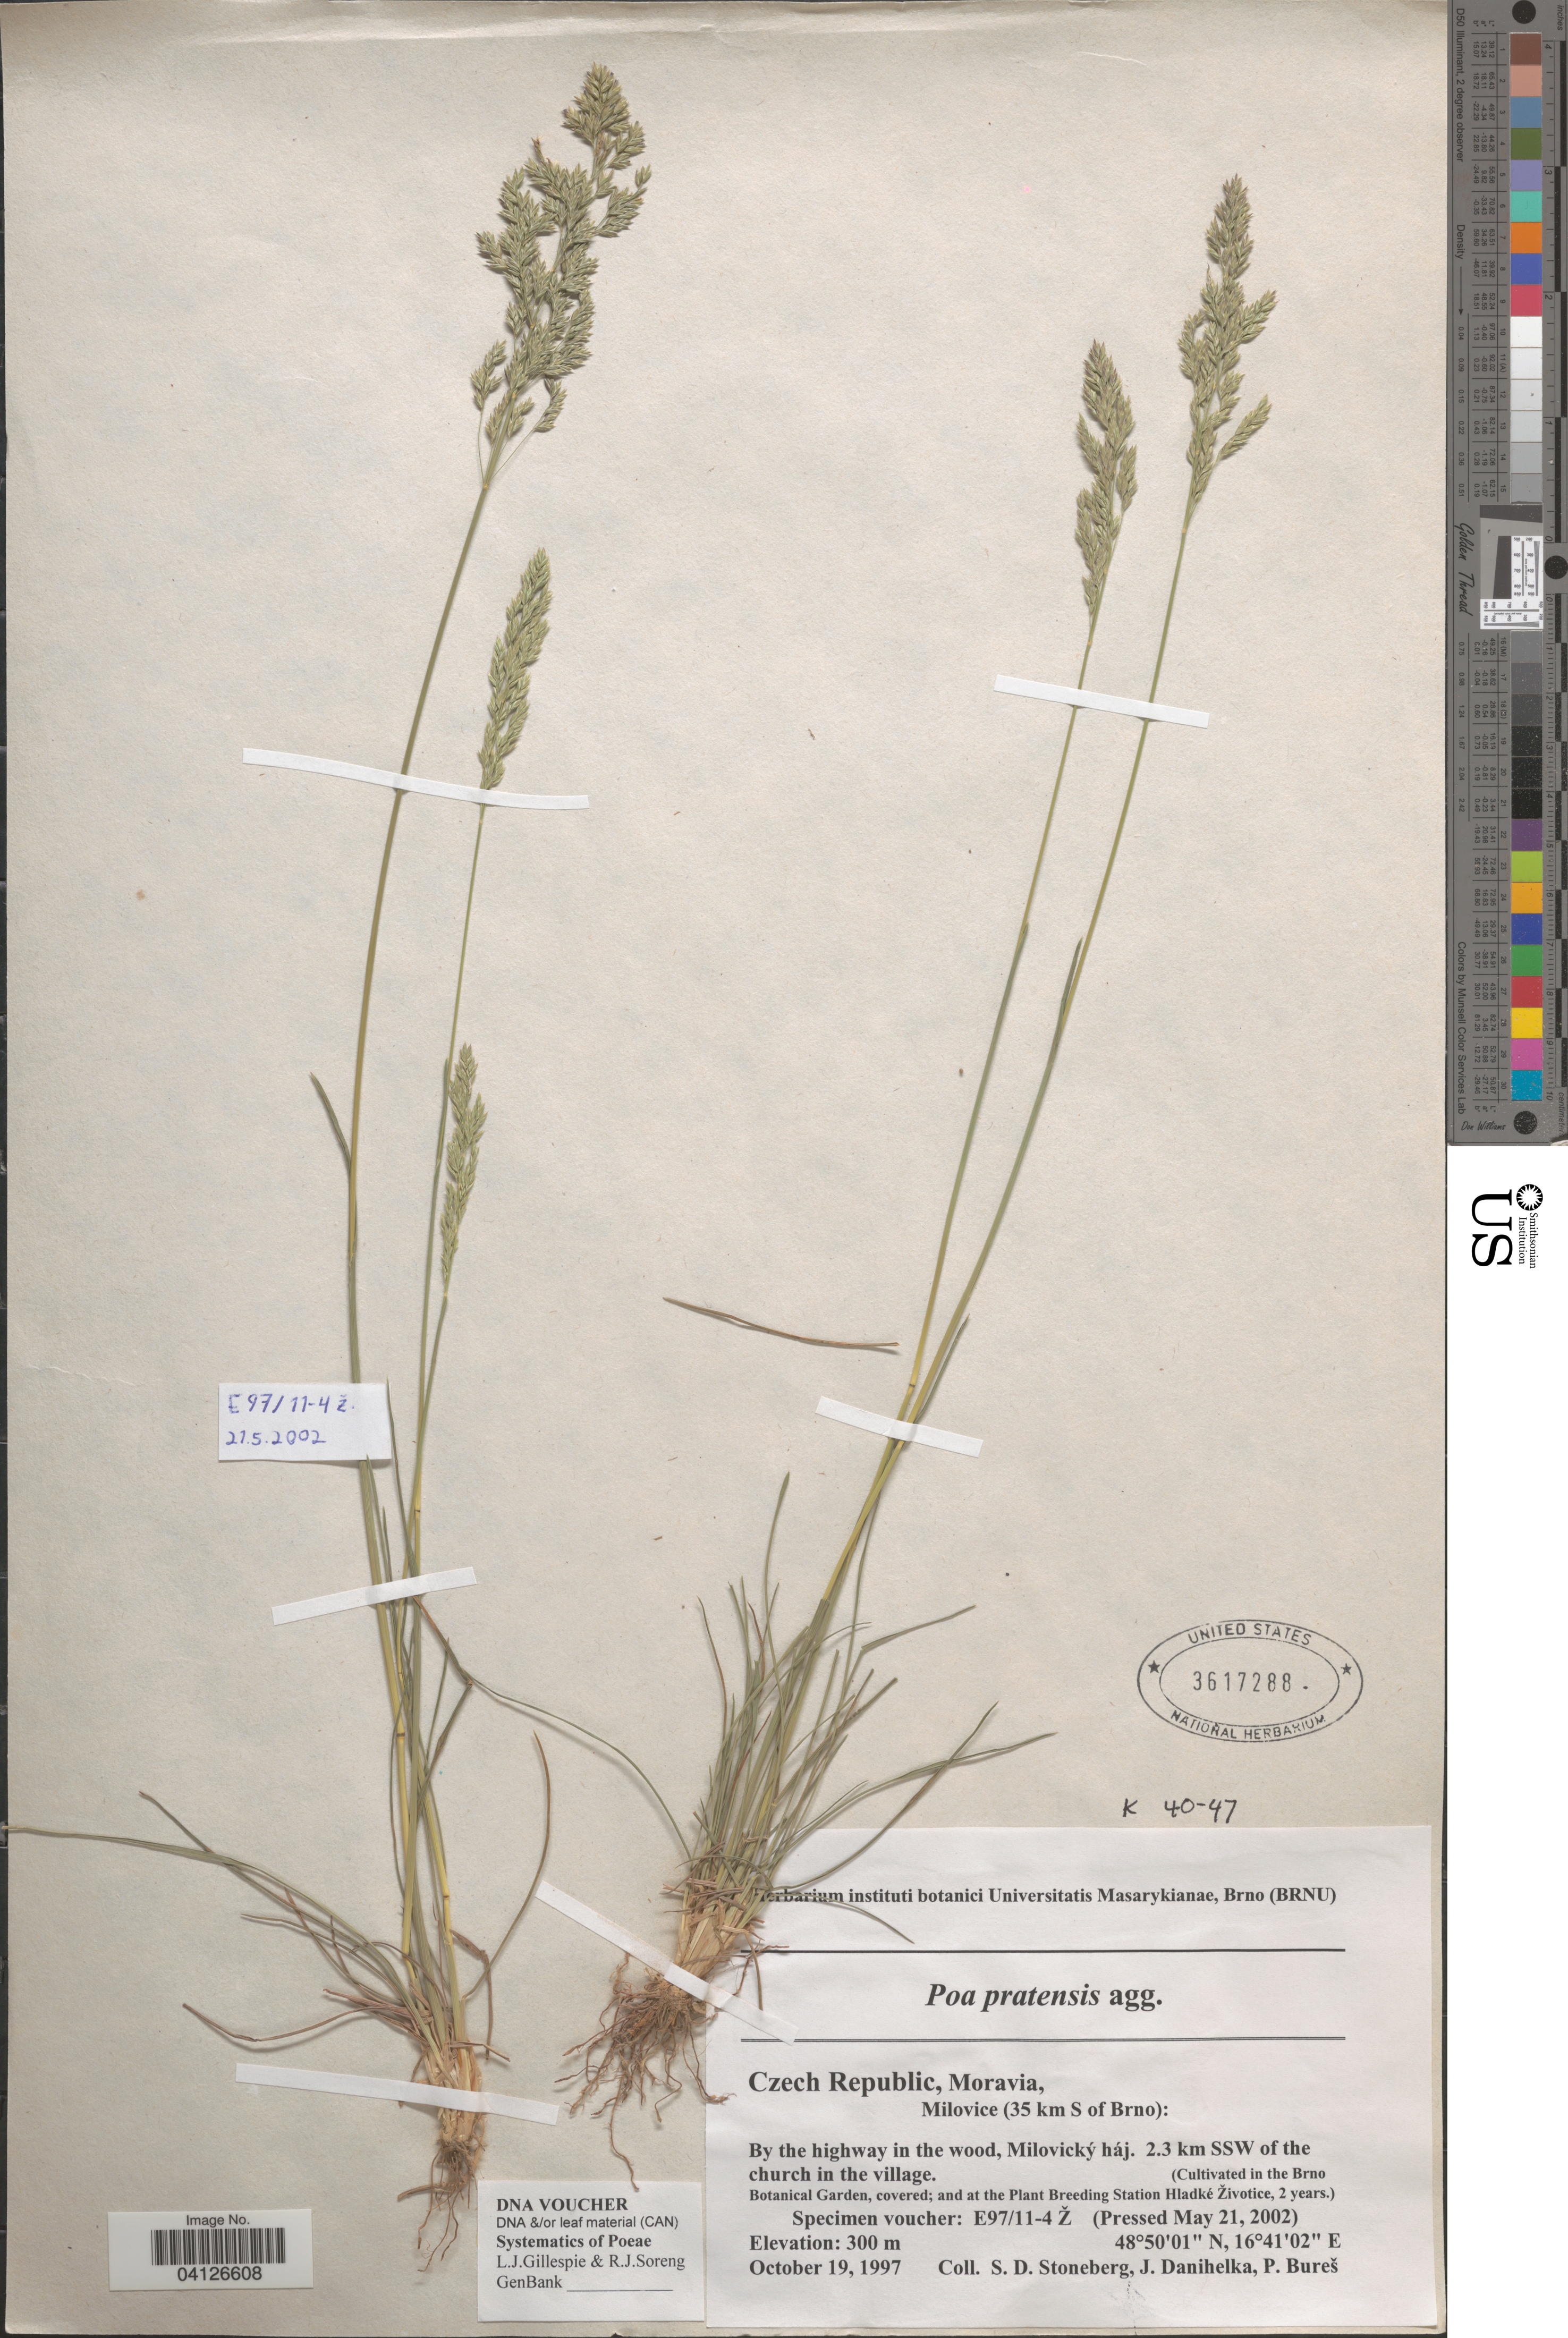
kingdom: Plantae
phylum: Tracheophyta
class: Liliopsida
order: Poales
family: Poaceae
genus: Poa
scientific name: Poa pratensis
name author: L.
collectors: Ex herb. instituti botanici Universitatis Masarykianae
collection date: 2002-05-21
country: Czechia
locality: (Cultivated in the Brno Botanical Garden, covered; and at the Plant Breeding Station Hladké Životice, 2 years.).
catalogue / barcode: US 3617288